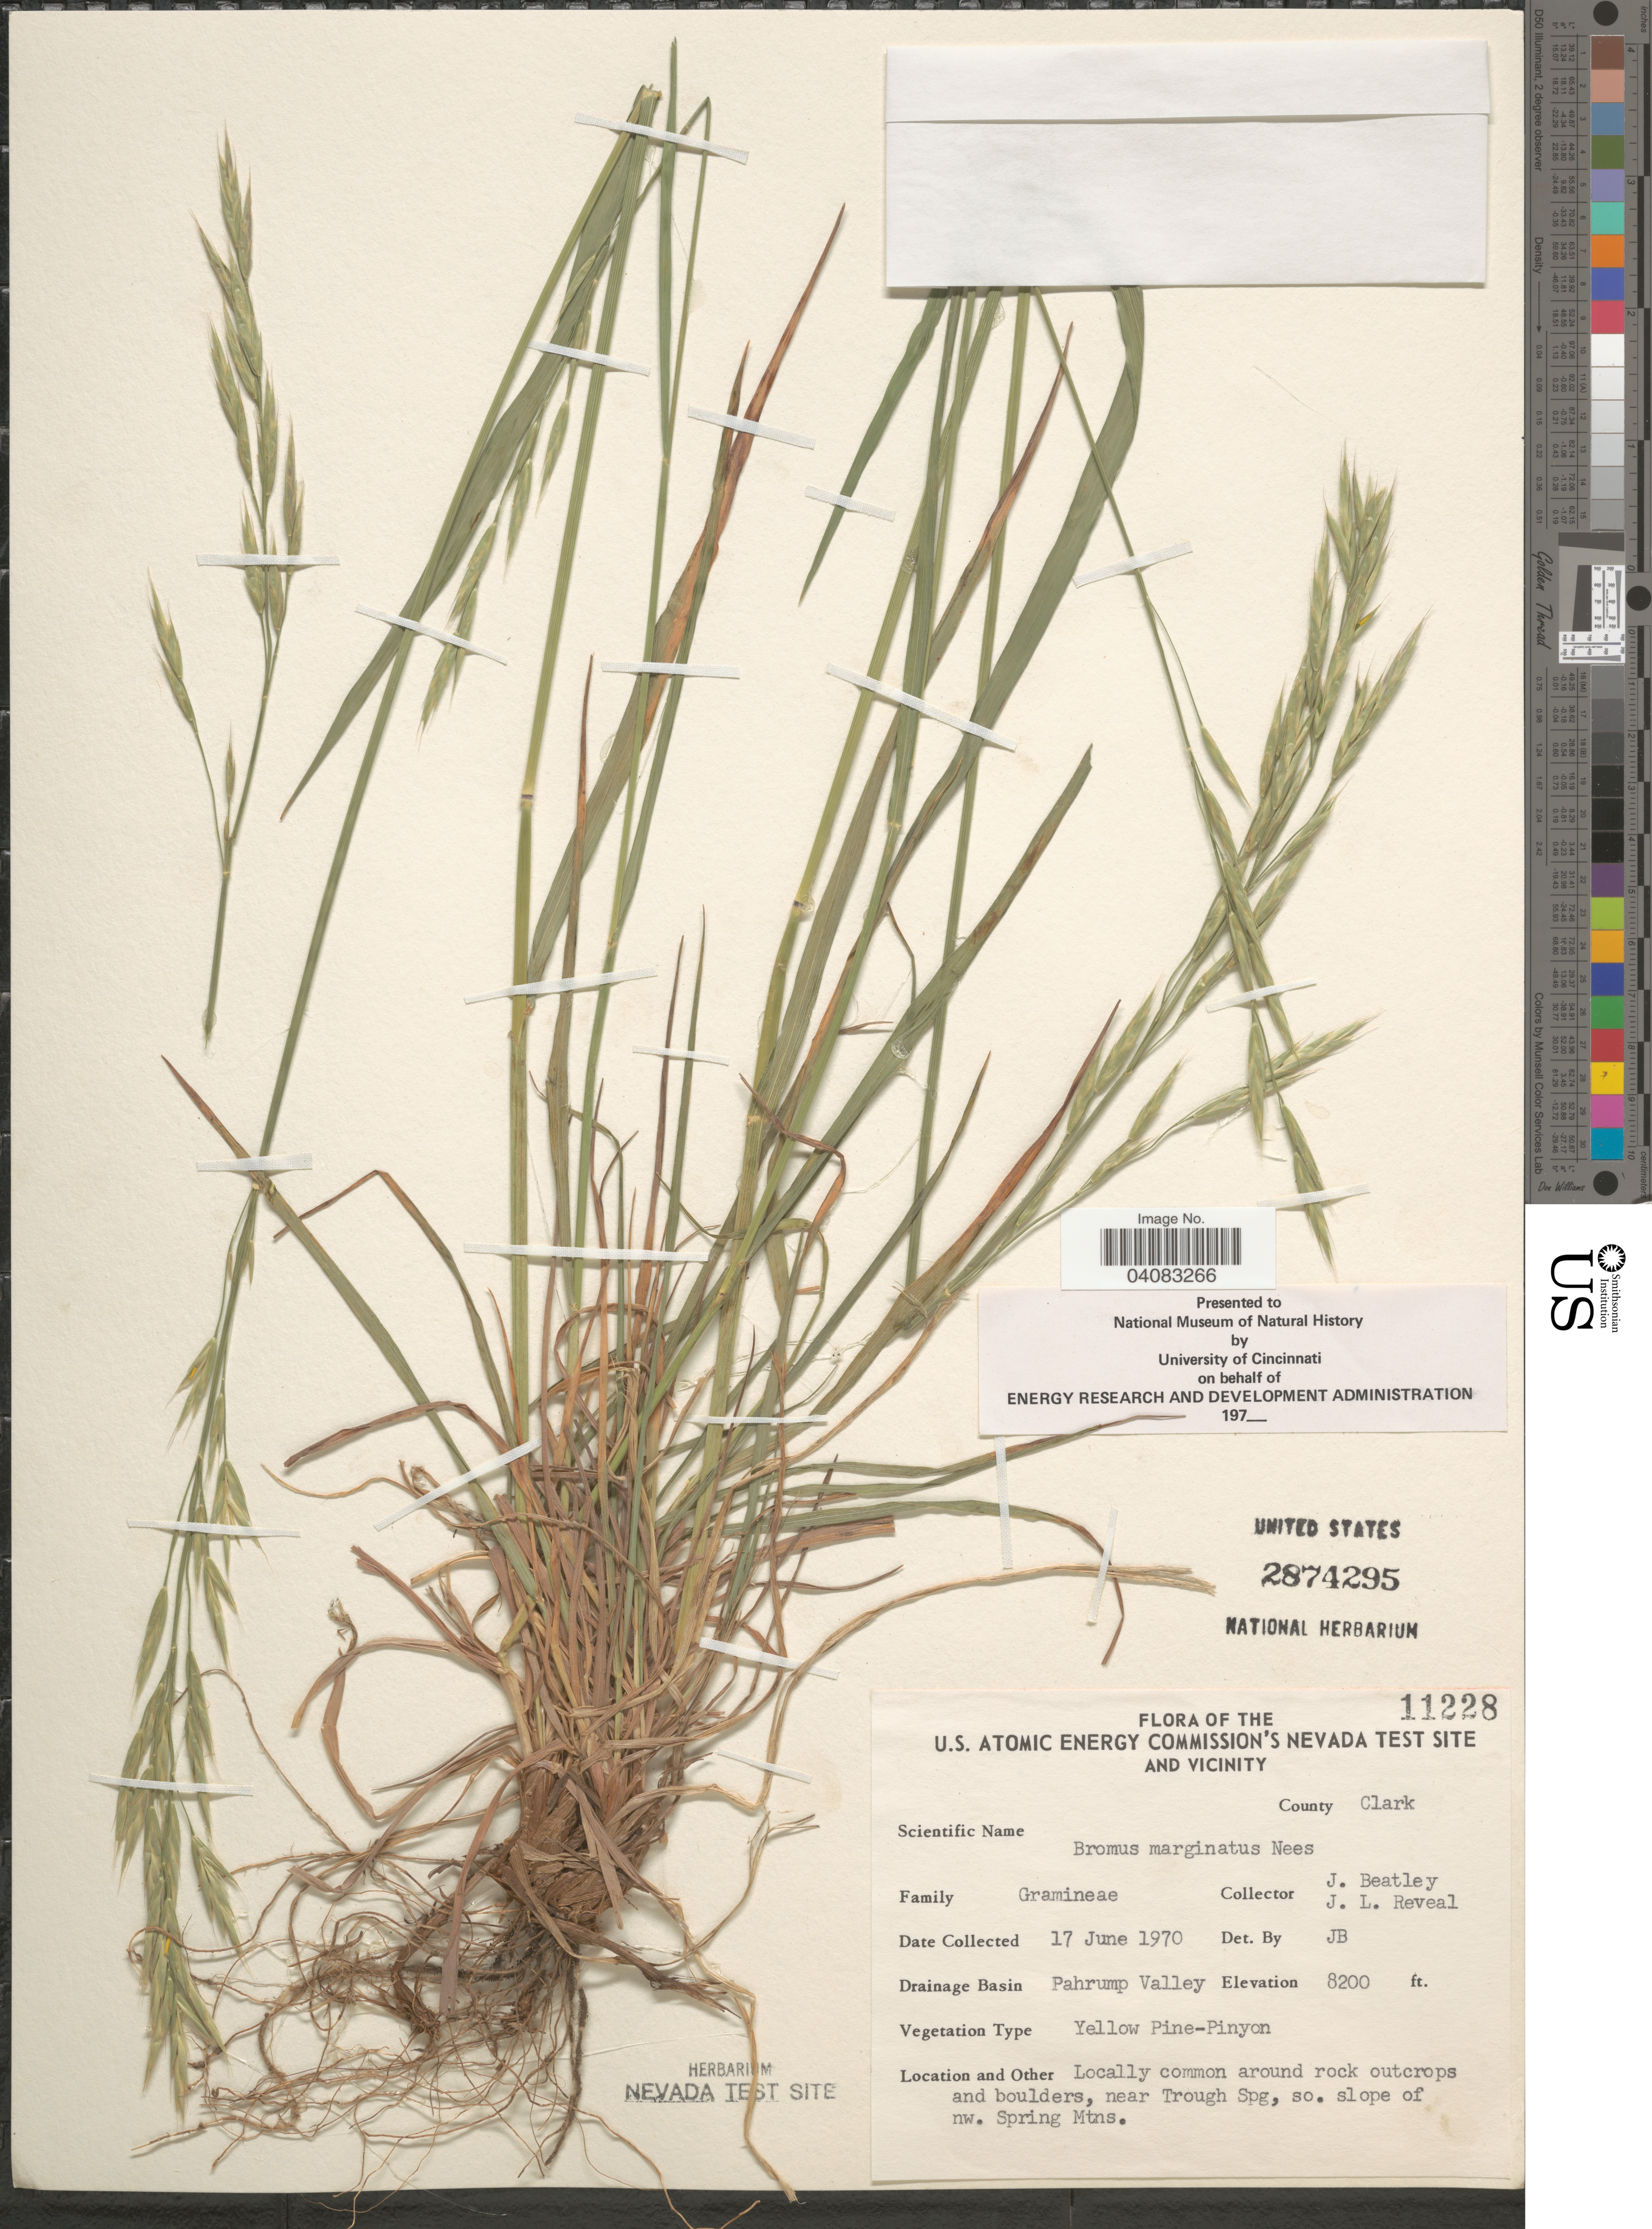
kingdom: Plantae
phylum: Tracheophyta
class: Liliopsida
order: Poales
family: Poaceae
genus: Bromus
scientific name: Bromus marginatus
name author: Nees ex Steud.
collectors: J. C. Beatley & J. L. Reveal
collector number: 11228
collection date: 1970-06-17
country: United States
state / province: Nevada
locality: U.S. Atomic Energy Commission's Nevada Test Site and Vicinity. County Clark. Drainage Basin Pahrump Valley. Locally common around rock outcrops and boulders, near Trough Spg, so. slope of nw. Spring Mtns.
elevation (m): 2499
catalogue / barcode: US 2874295